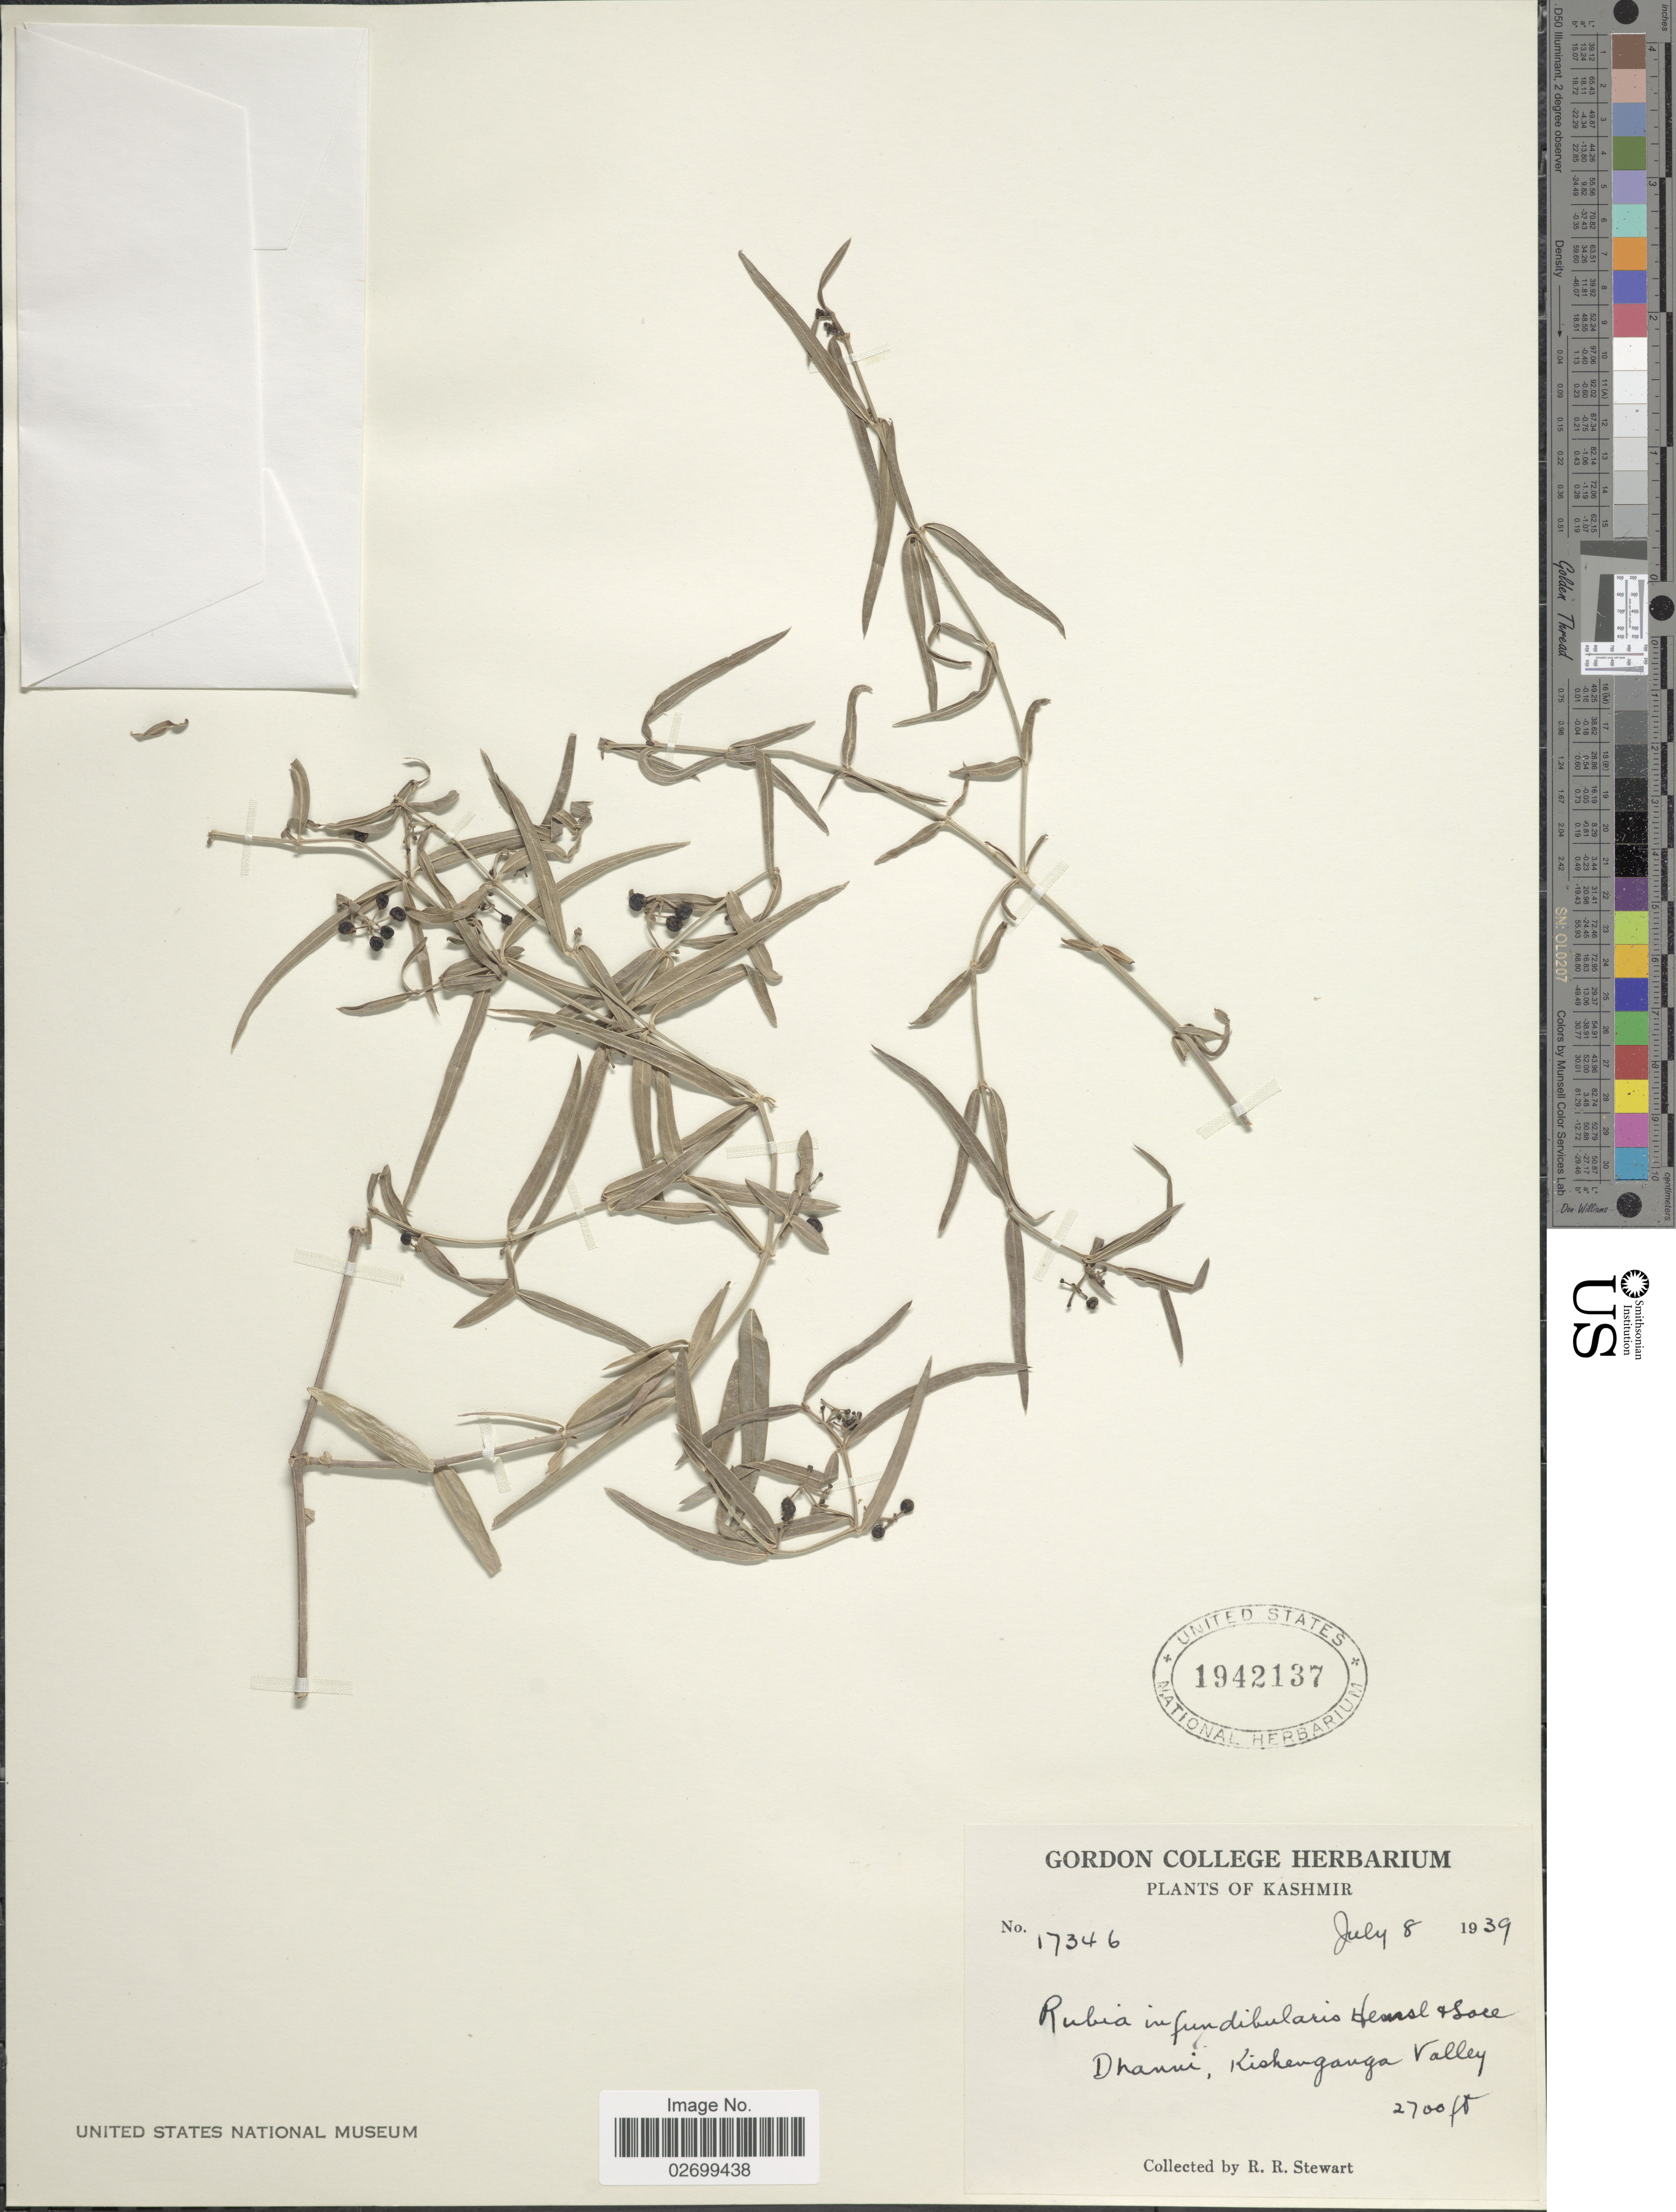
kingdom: Plantae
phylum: Tracheophyta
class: Magnoliopsida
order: Gentianales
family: Rubiaceae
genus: Rubia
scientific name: Rubia infundibularis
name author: Hemsl. & Lace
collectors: R. R. Stewart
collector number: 17346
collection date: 1939-07-08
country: India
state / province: Jammu and Kashmir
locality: Kashmir, Dhanni, Kishenganga Valley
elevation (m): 823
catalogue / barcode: US 1942137